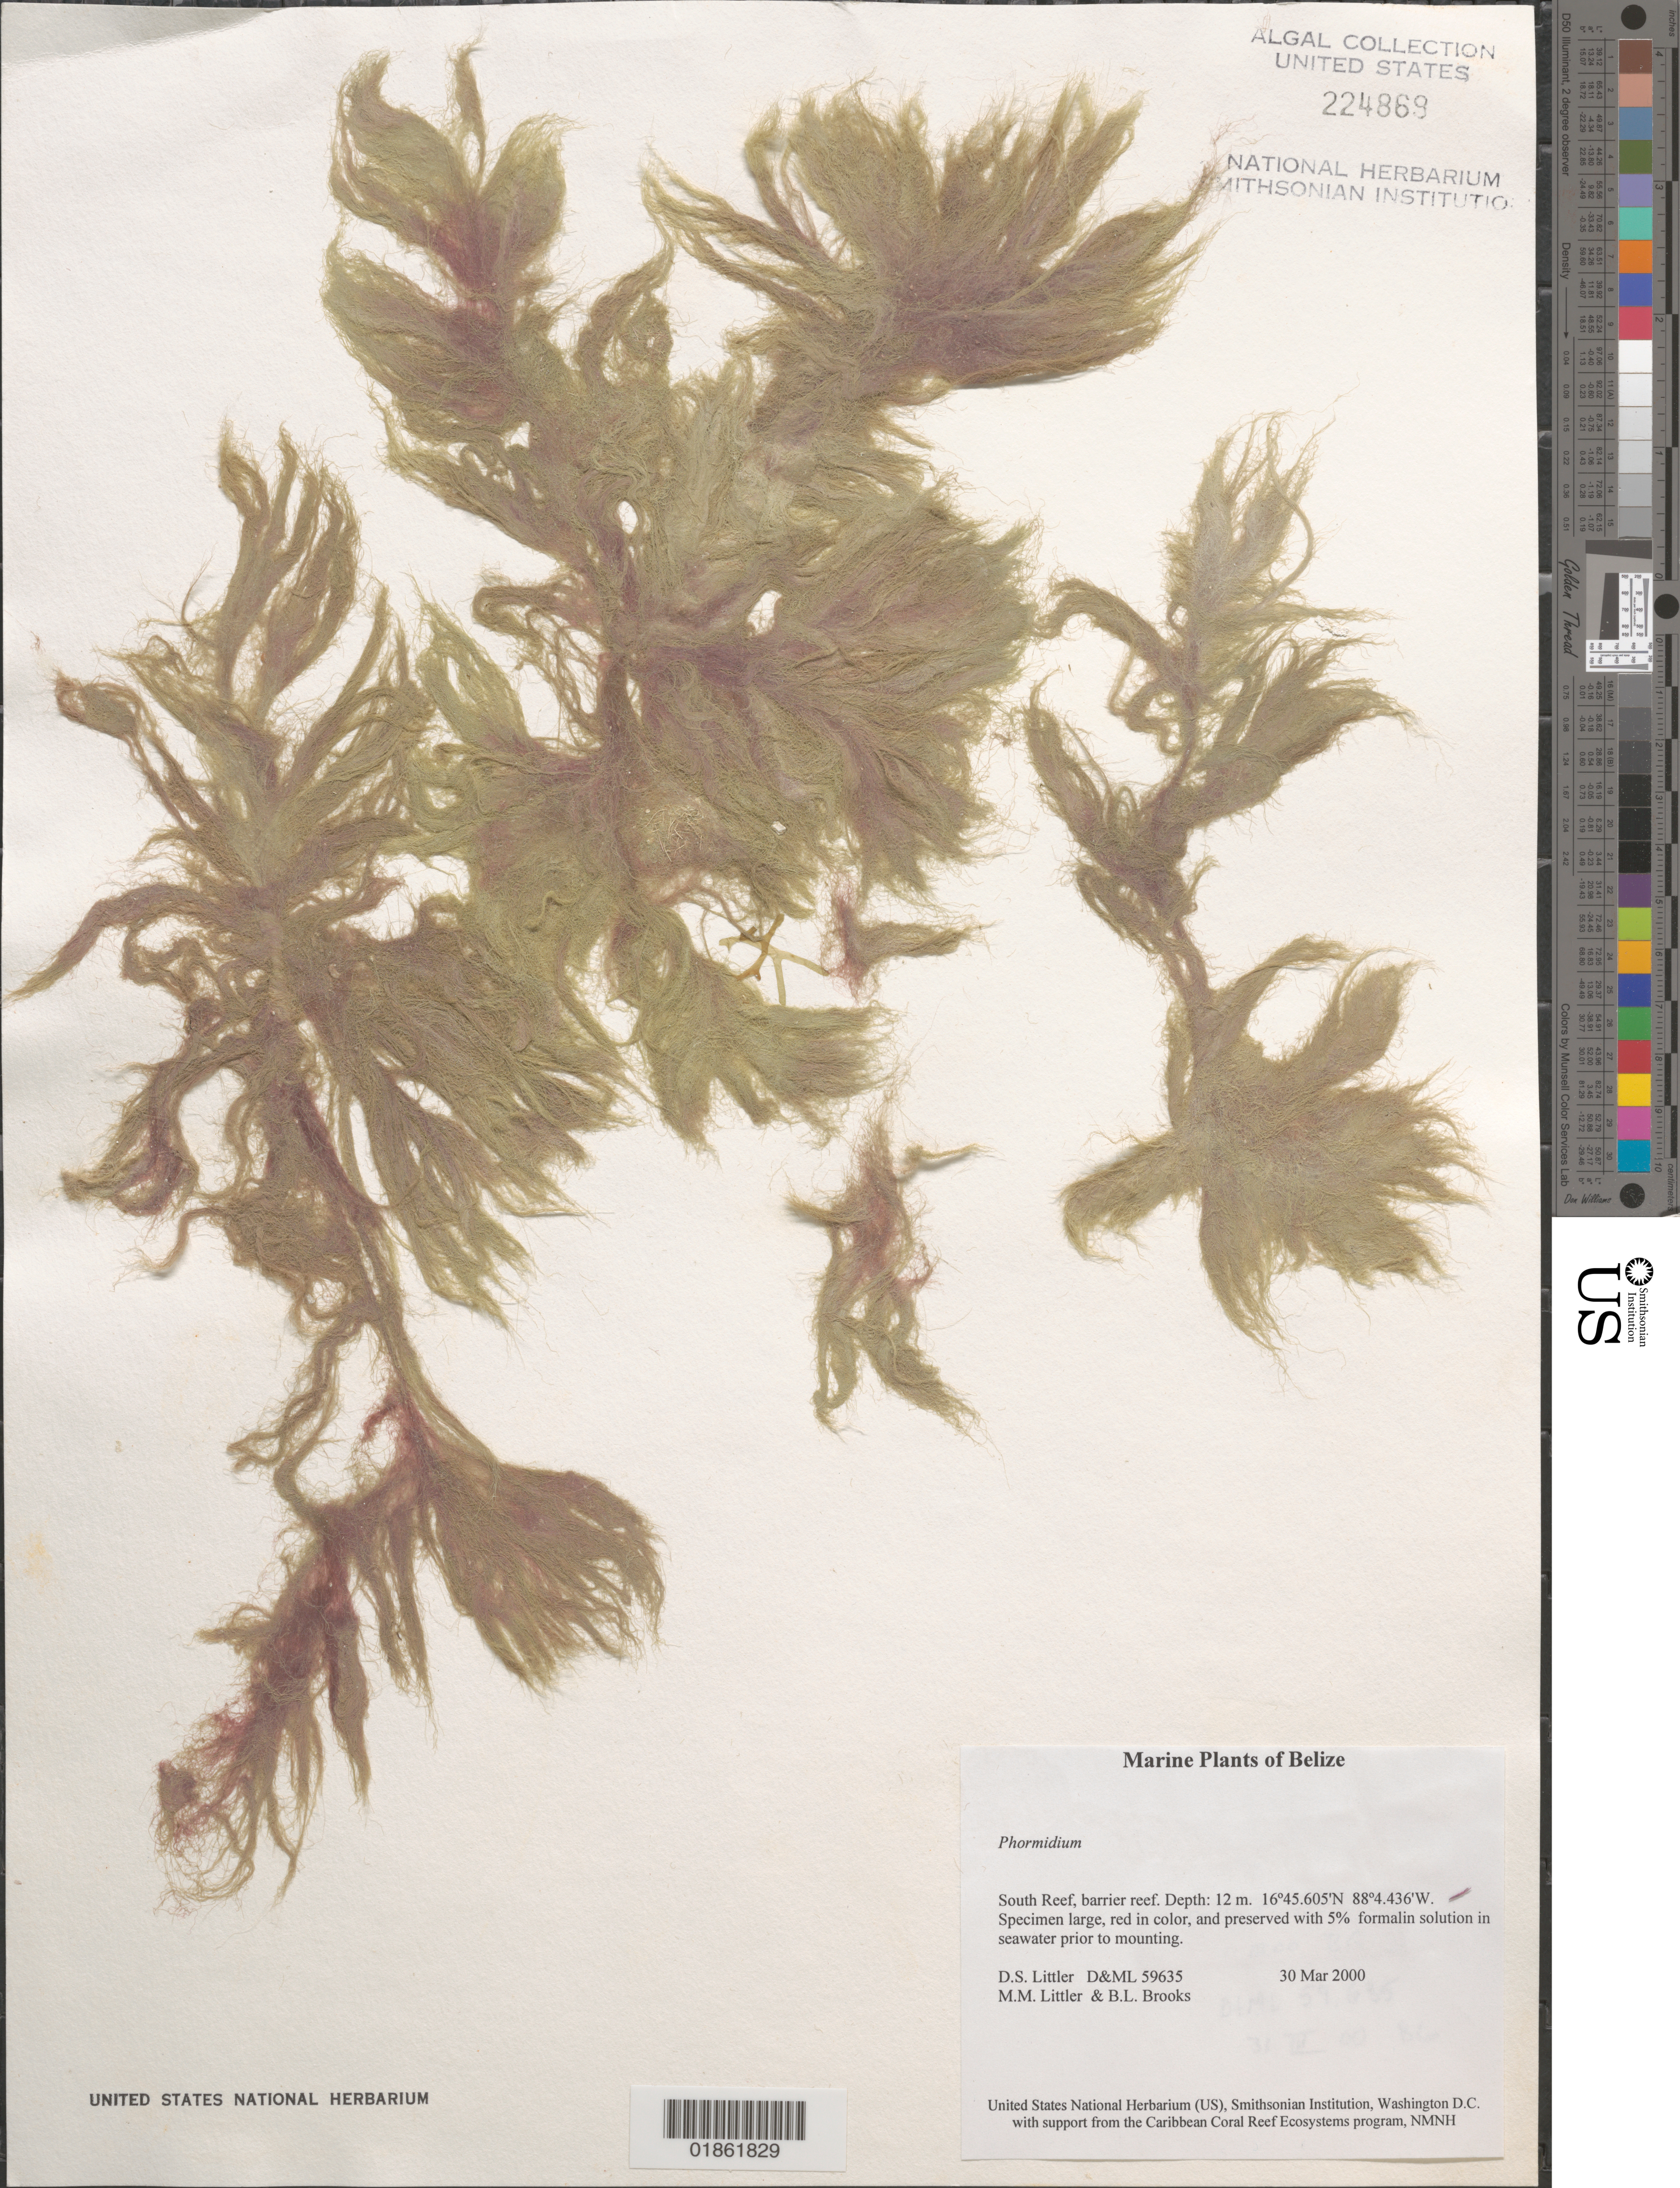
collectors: D. S. Littler & M. M. Littler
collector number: D&ML 59635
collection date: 2000-03-31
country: Belize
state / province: Stann Creek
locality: Long Reef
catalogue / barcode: US 224869